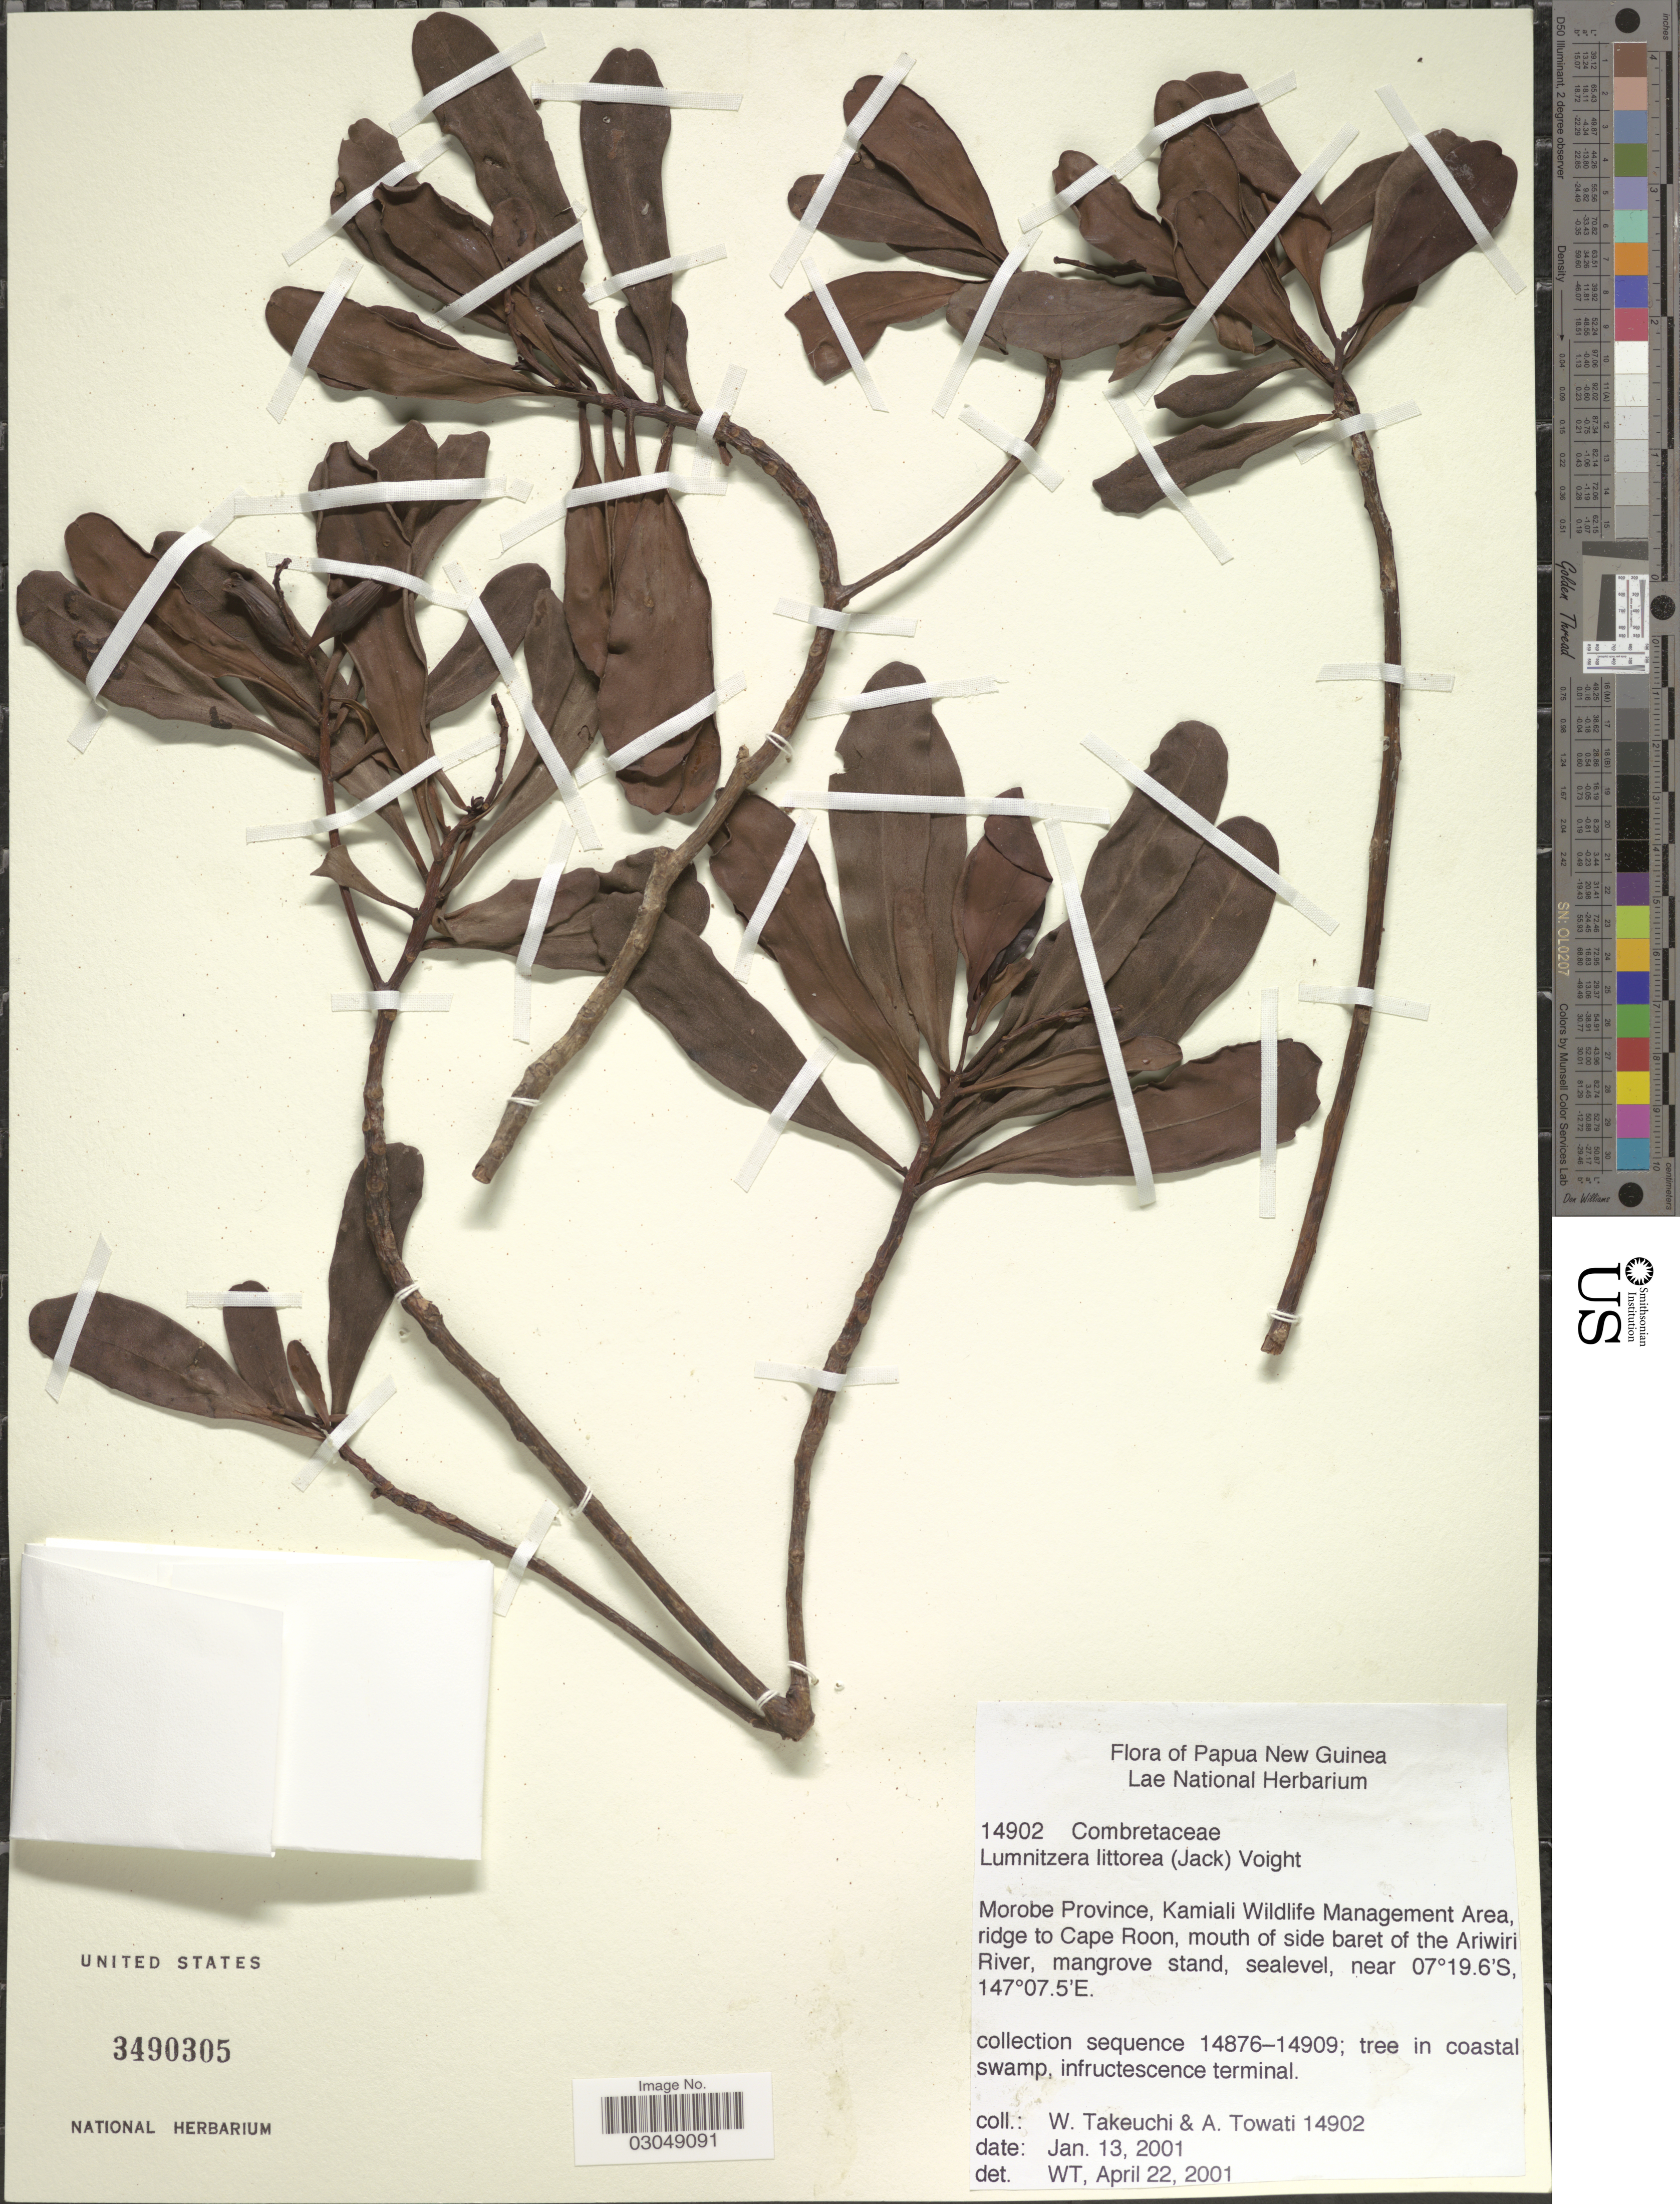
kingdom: Plantae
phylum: Tracheophyta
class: Magnoliopsida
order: Myrtales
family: Combretaceae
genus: Lumnitzera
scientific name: Lumnitzera littorea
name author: (Jack) Voight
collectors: W. Takeuchi & A. Towati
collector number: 14902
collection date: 2001-01-13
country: Papua New Guinea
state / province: Morobe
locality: Kamiali Wildlife Management Area, ridge to Cape Roon, mouth of side baret of the Ariwiri River.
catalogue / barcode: US 3490305